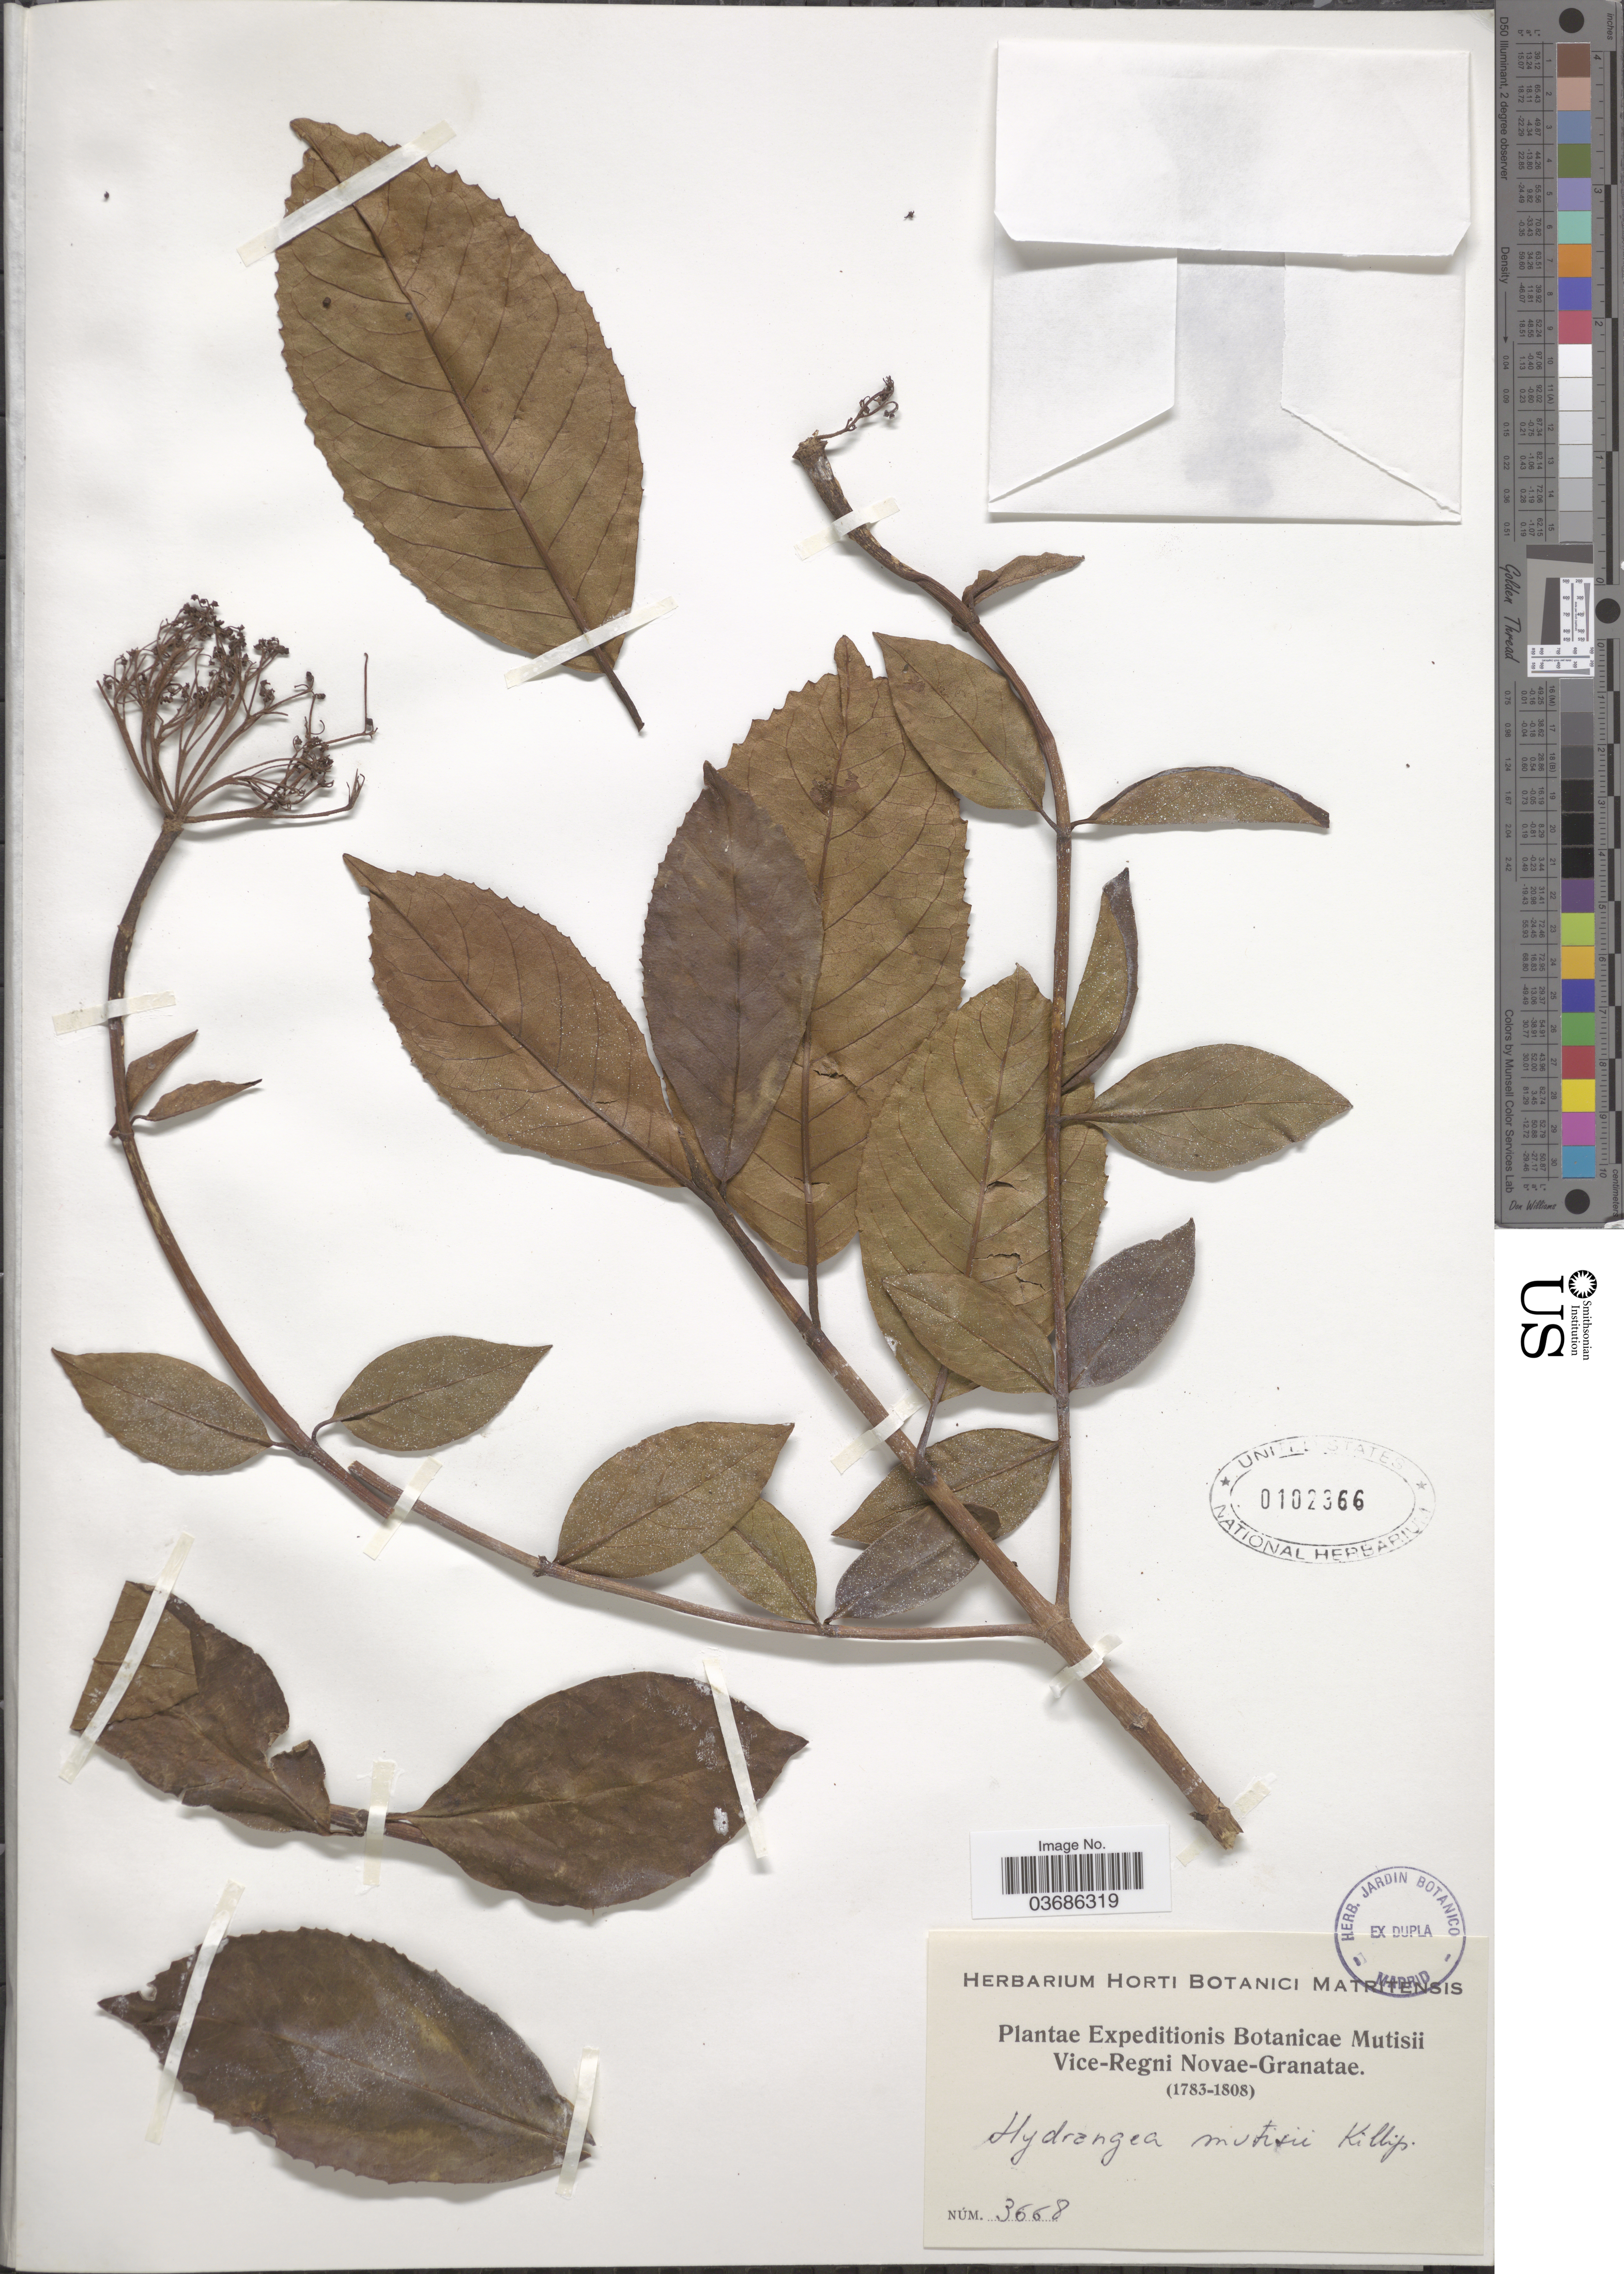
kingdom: Plantae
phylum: Tracheophyta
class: Magnoliopsida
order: Cornales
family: Hydrangeaceae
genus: Hydrangea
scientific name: Hydrangea mutisii Killip sp. nov. ined.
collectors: Expeditions Botanicae Mutisii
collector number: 3668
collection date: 1783/1808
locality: Vice-Regnii Novae-Granatae.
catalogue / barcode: US 102366